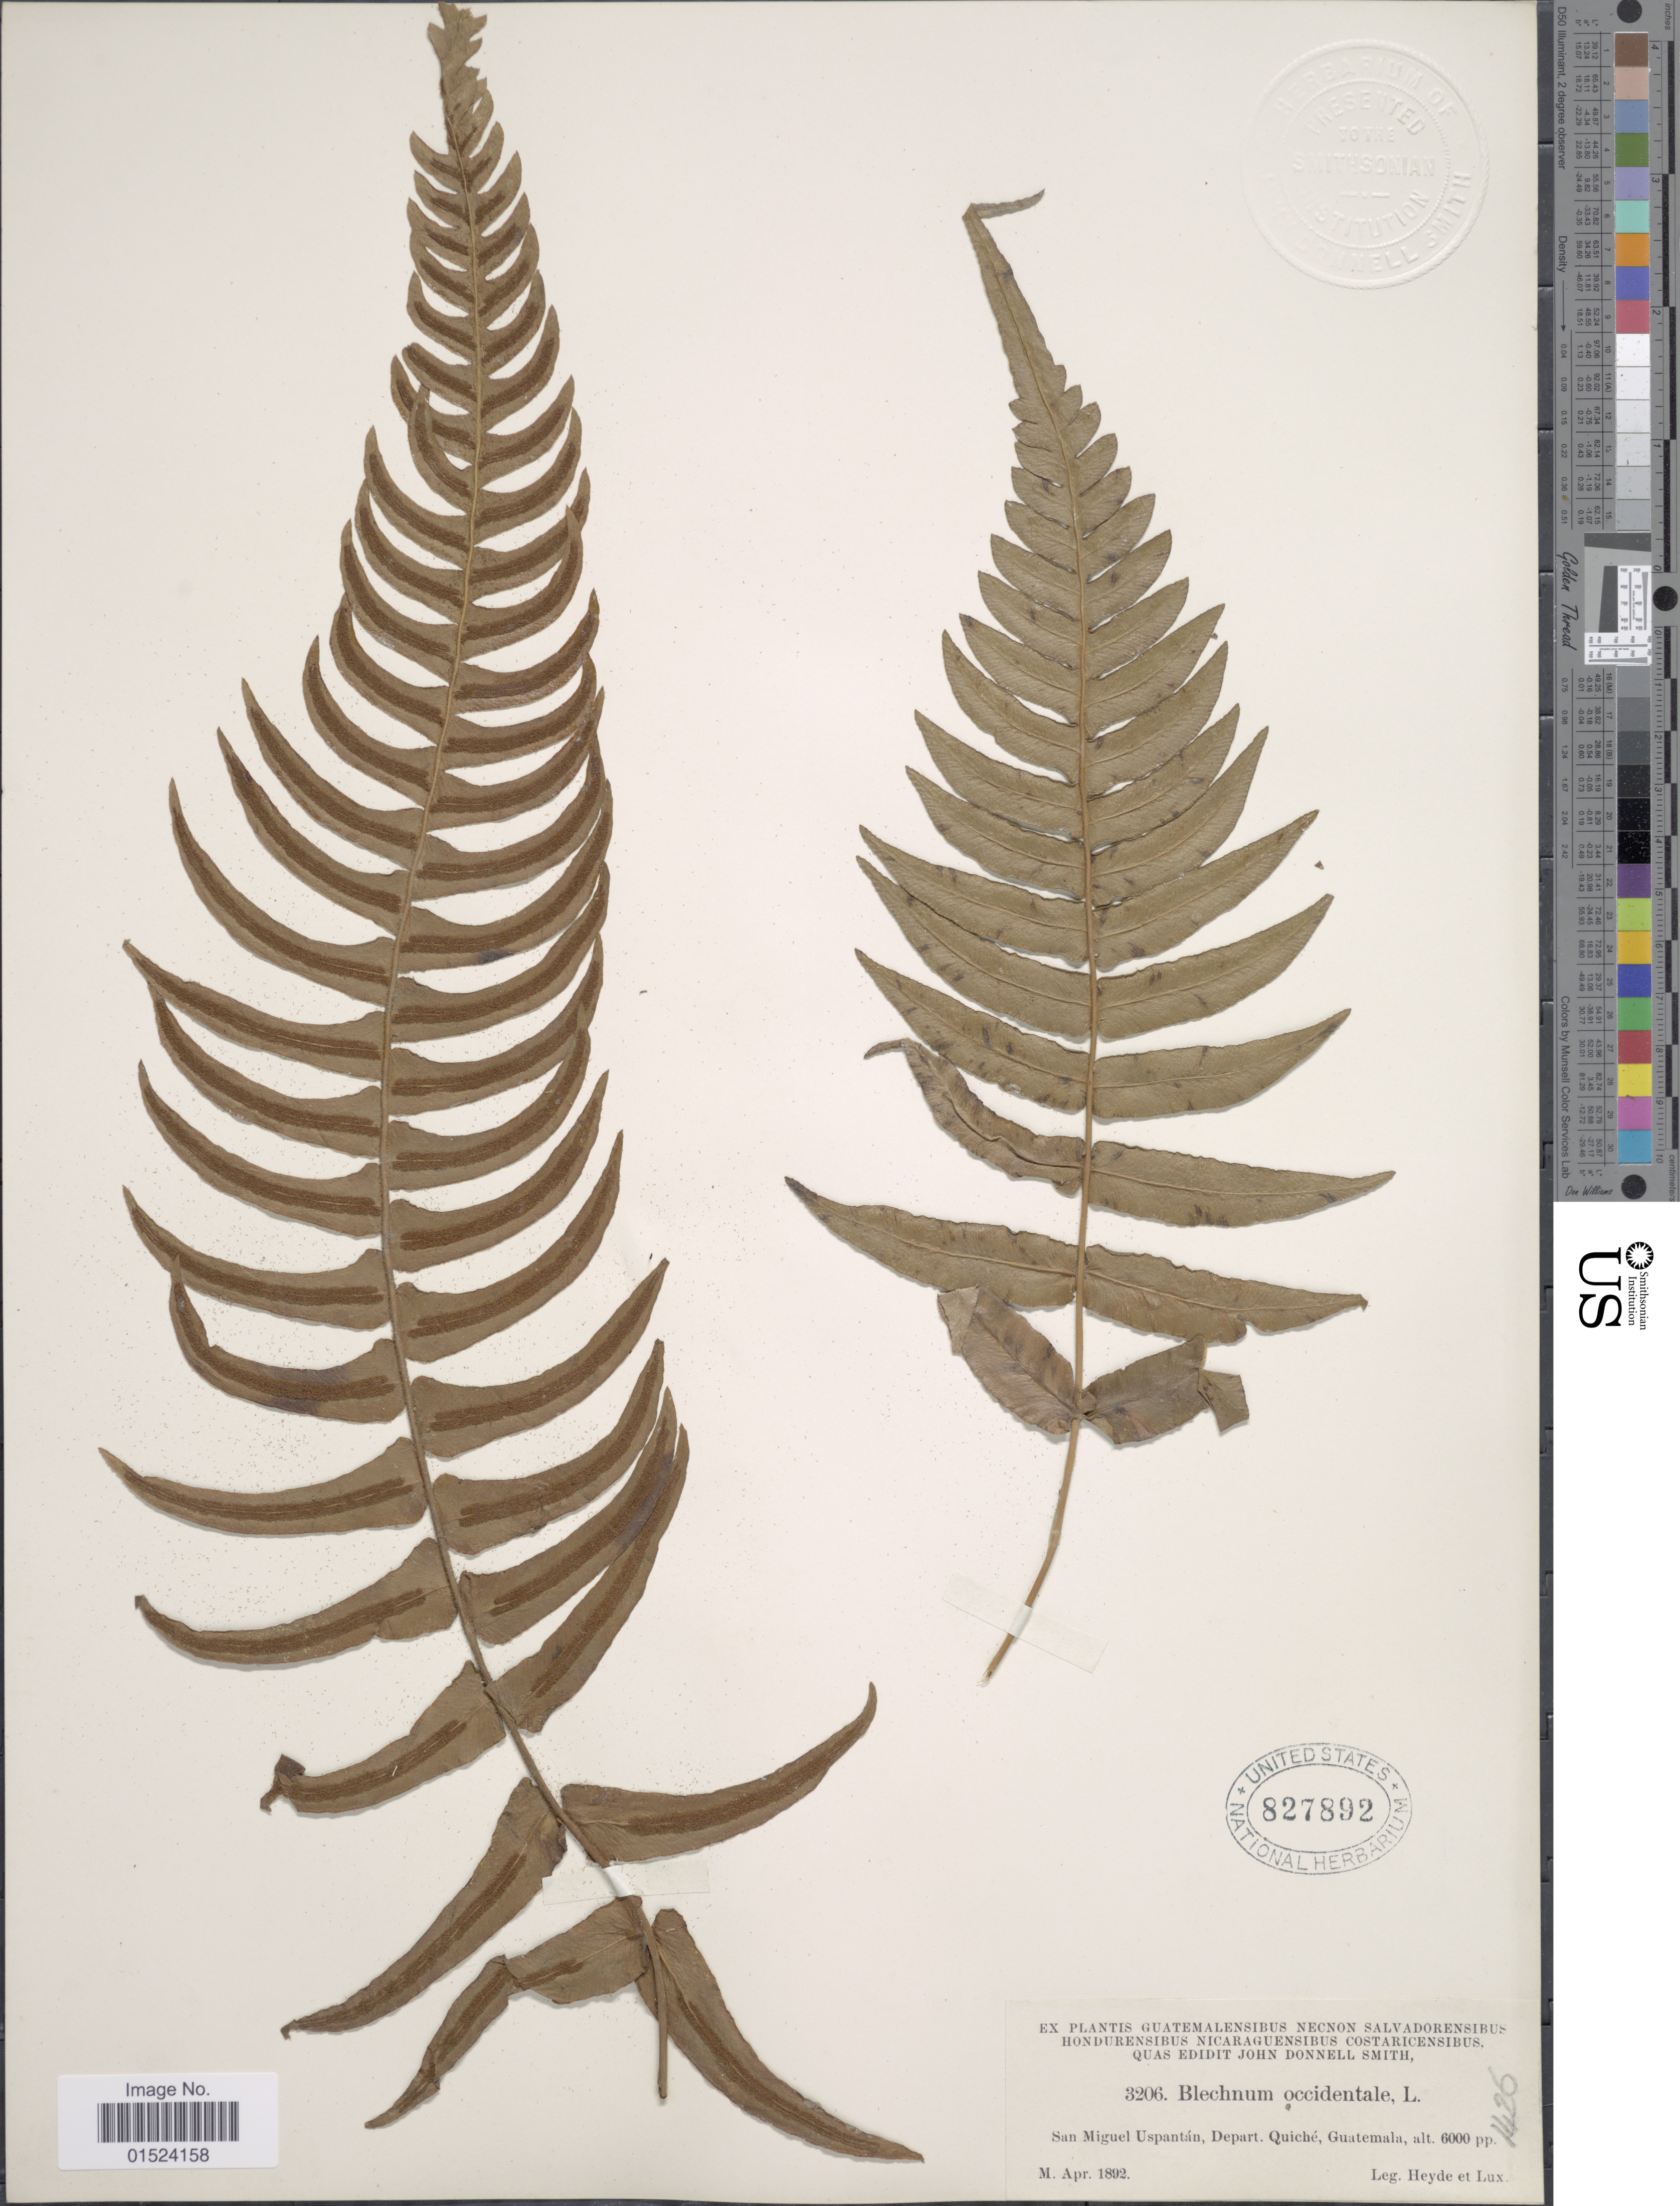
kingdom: Plantae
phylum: Tracheophyta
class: Polypodiopsida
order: Polypodiales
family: Blechnaceae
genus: Blechnum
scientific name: Blechnum occidentale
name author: L.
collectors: Heyde & Lux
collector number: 3206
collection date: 1892-04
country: Guatemala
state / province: El Quiché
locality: San Miguel Uspantán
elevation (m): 1829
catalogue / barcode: US 827892